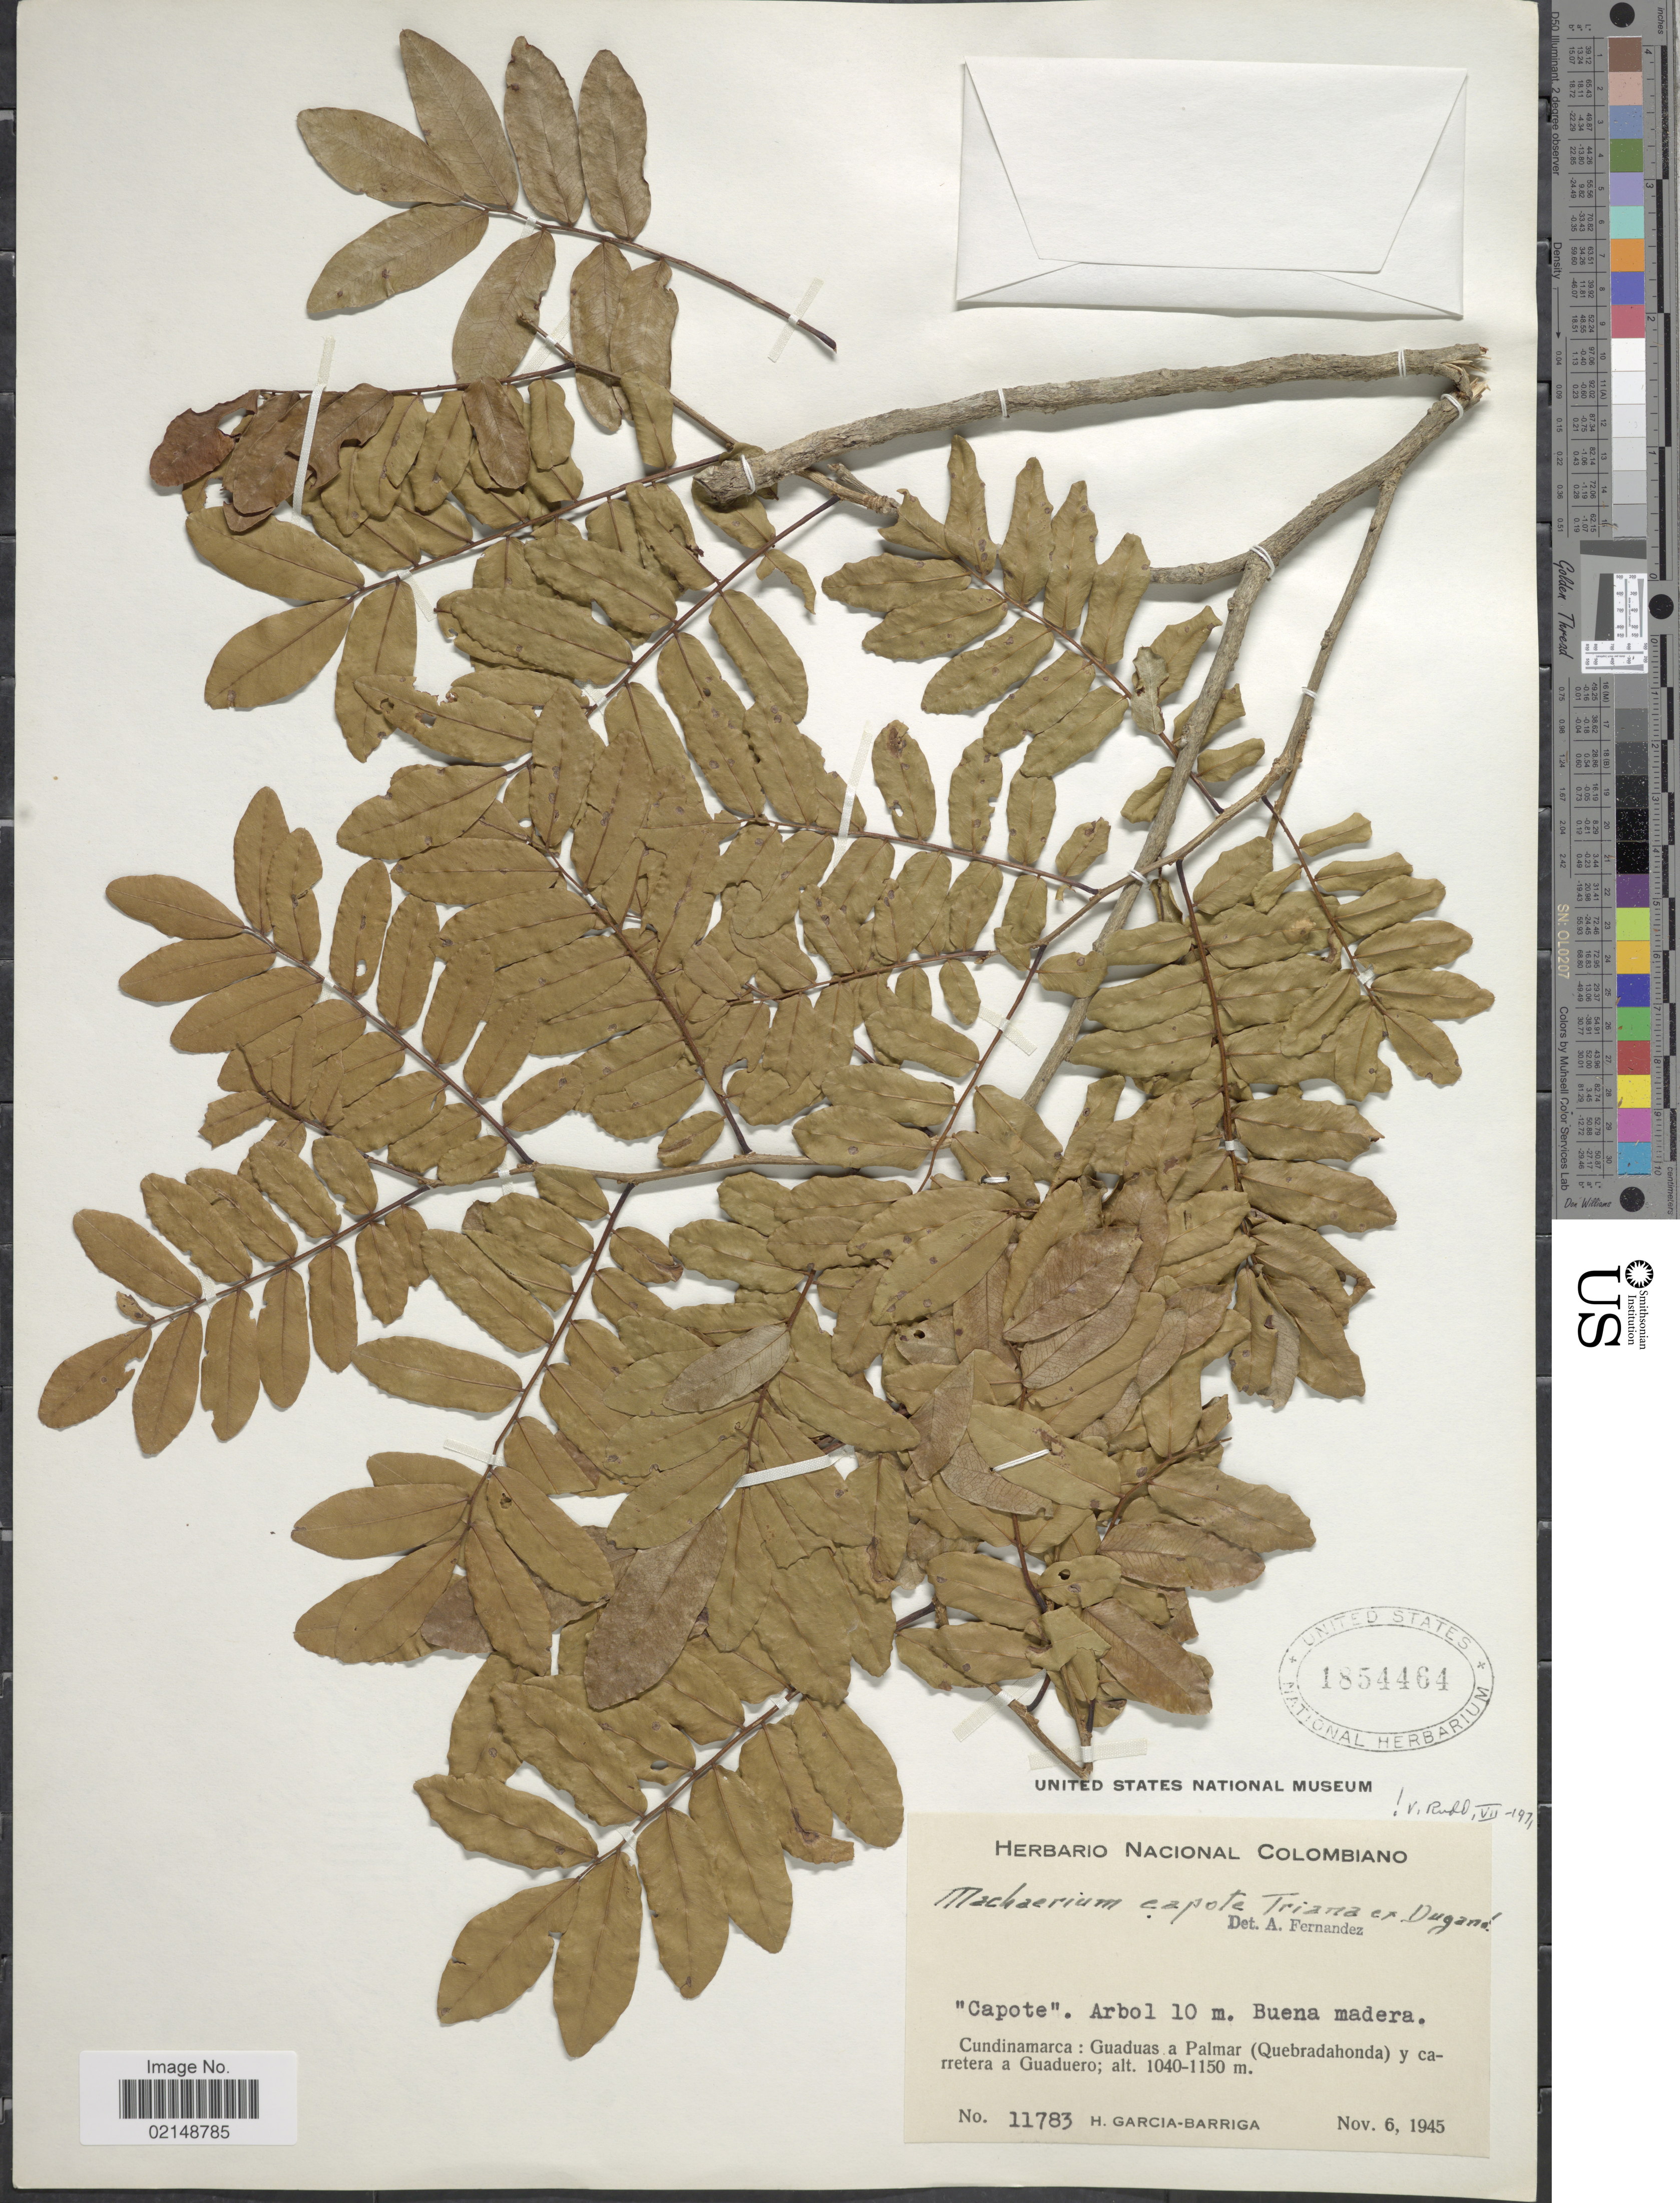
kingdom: Plantae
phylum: Tracheophyta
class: Magnoliopsida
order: Fabales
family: Fabaceae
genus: Machaerium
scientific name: Machaerium capote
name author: Triana ex Dugand G.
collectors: H. García Barriga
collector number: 11783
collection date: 1945-11-06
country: Colombia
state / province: Cundinamarca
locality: Guaduas a Palmar (Quebradahonda) y carretera a Guaduero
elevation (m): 1040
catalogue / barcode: US 1854464